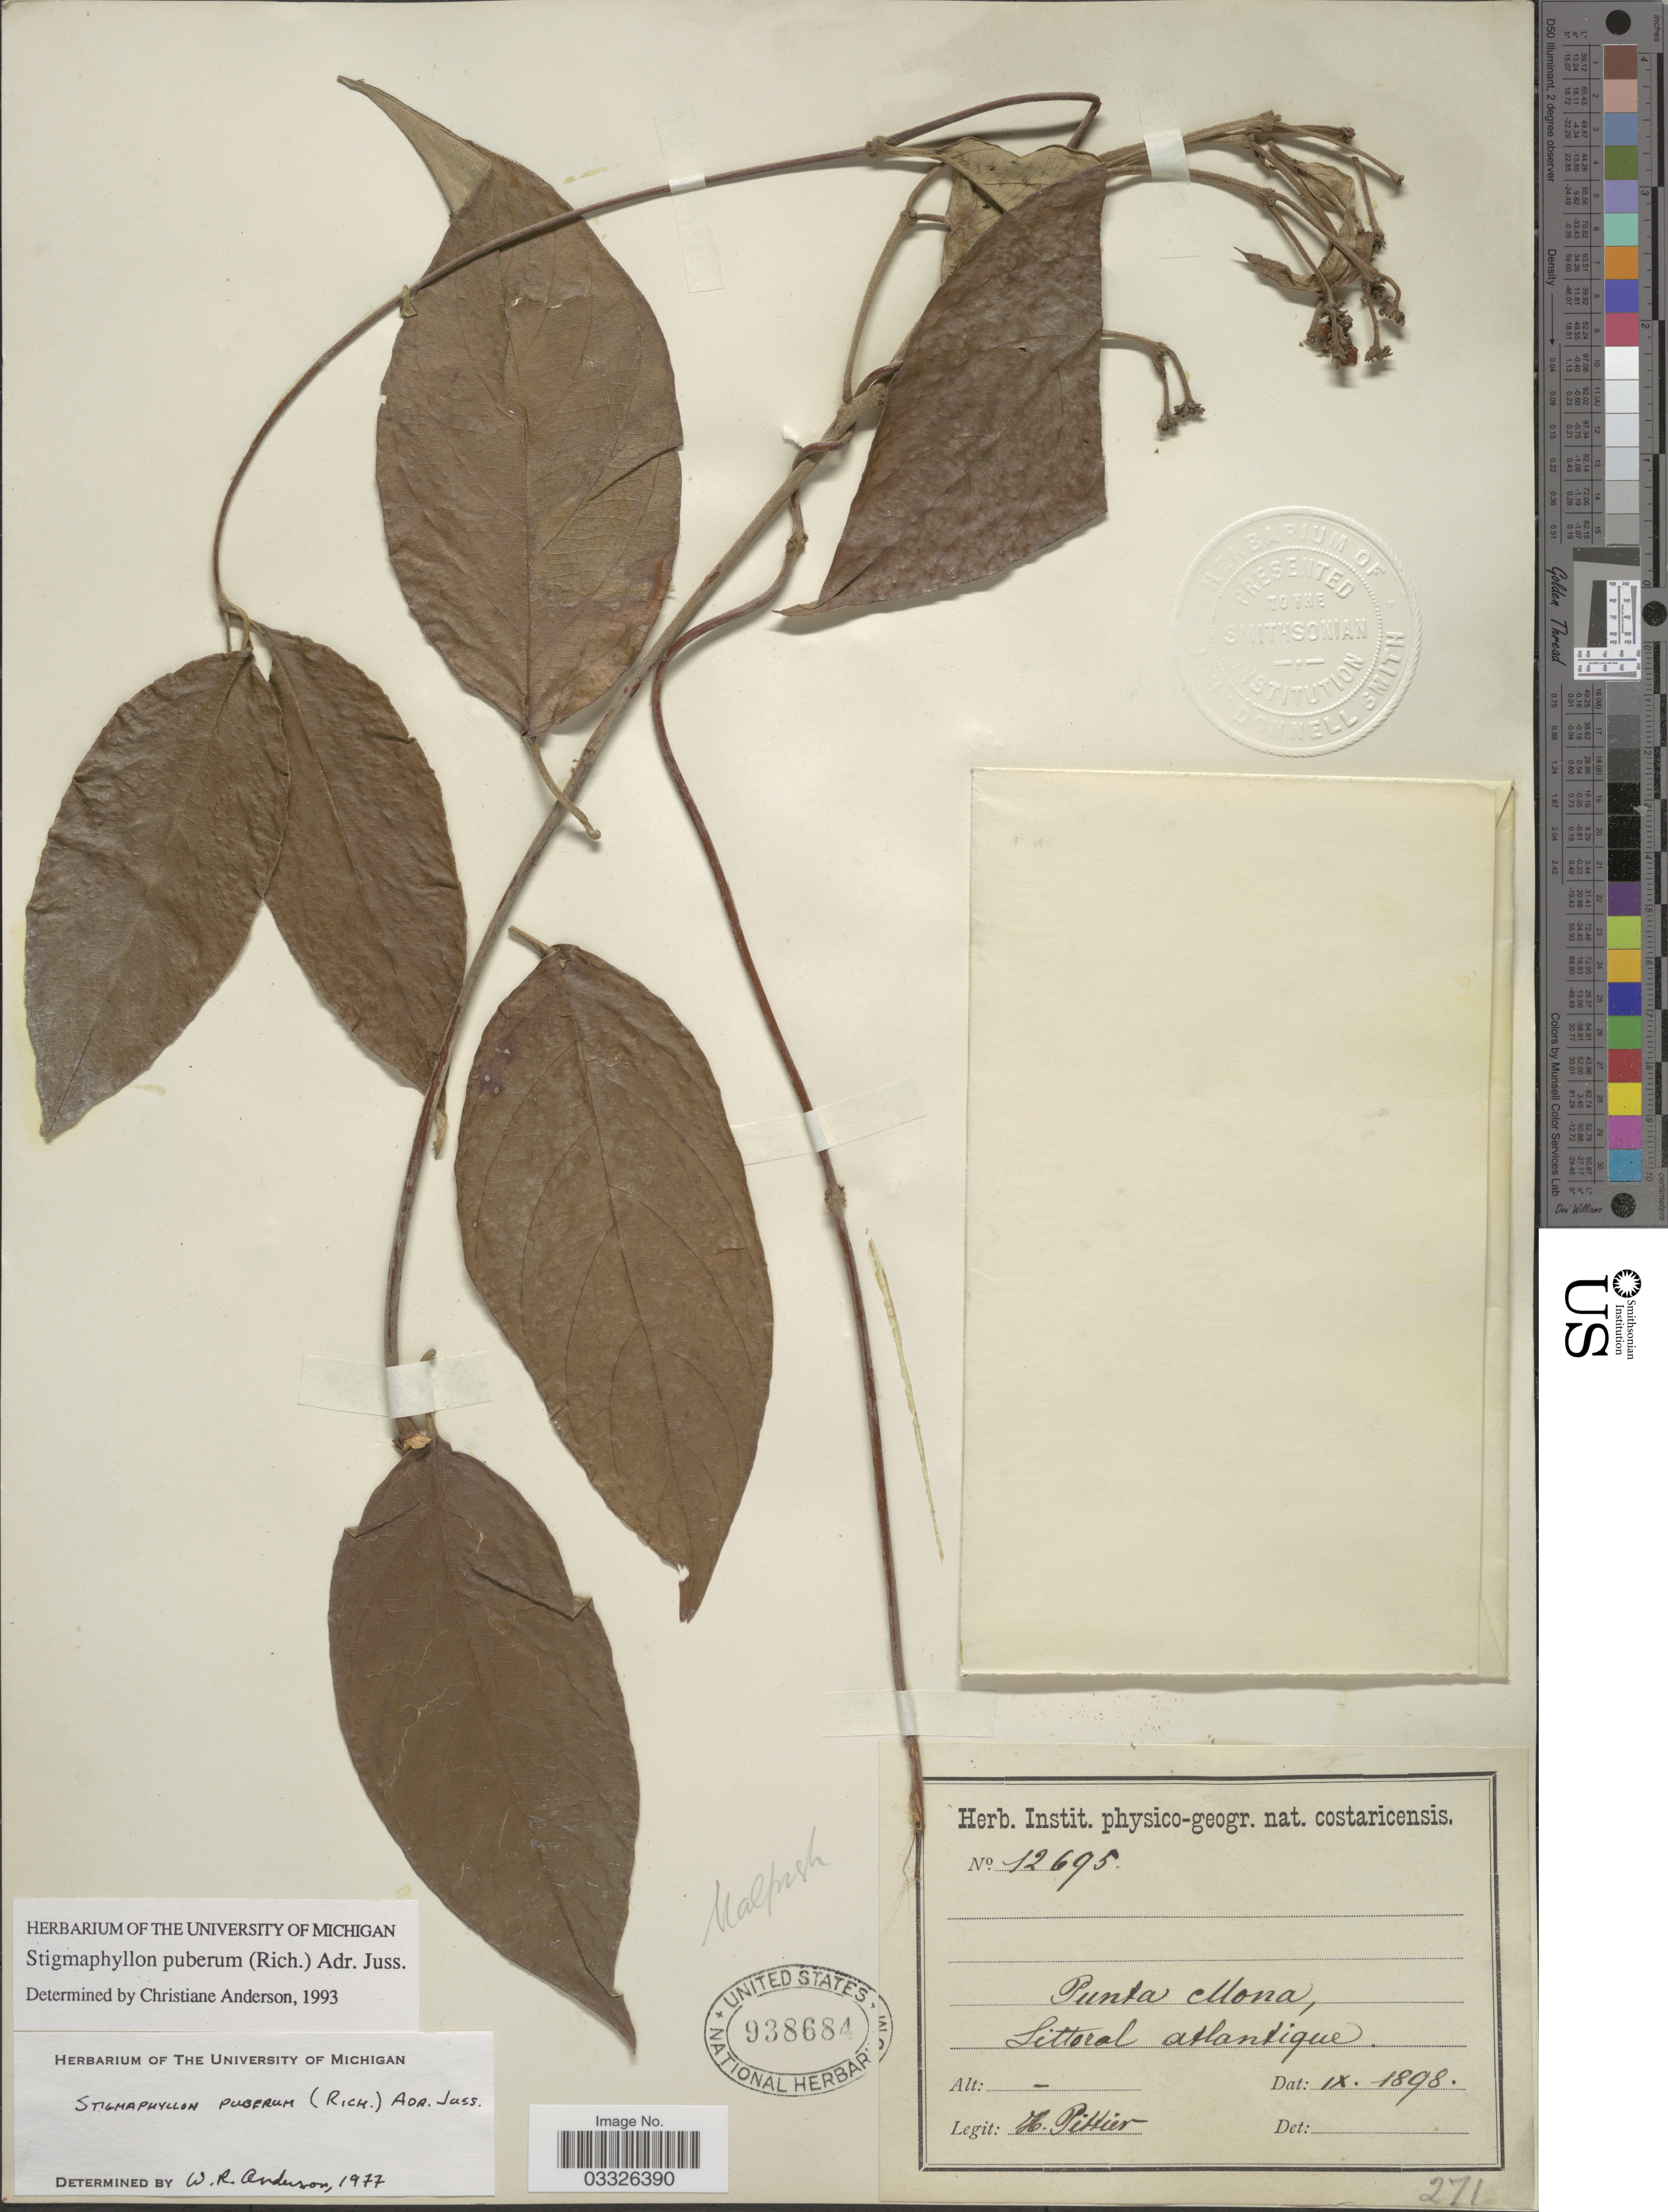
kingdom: Plantae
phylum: Tracheophyta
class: Magnoliopsida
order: Malpighiales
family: Malpighiaceae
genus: Stigmaphyllon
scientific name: Stigmaphyllon puberum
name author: (Rich.) A. Juss.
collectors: H. F. Pittier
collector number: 12695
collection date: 1898-09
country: Costa Rica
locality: Punta Mona, Littoral atlantique.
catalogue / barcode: US 938684